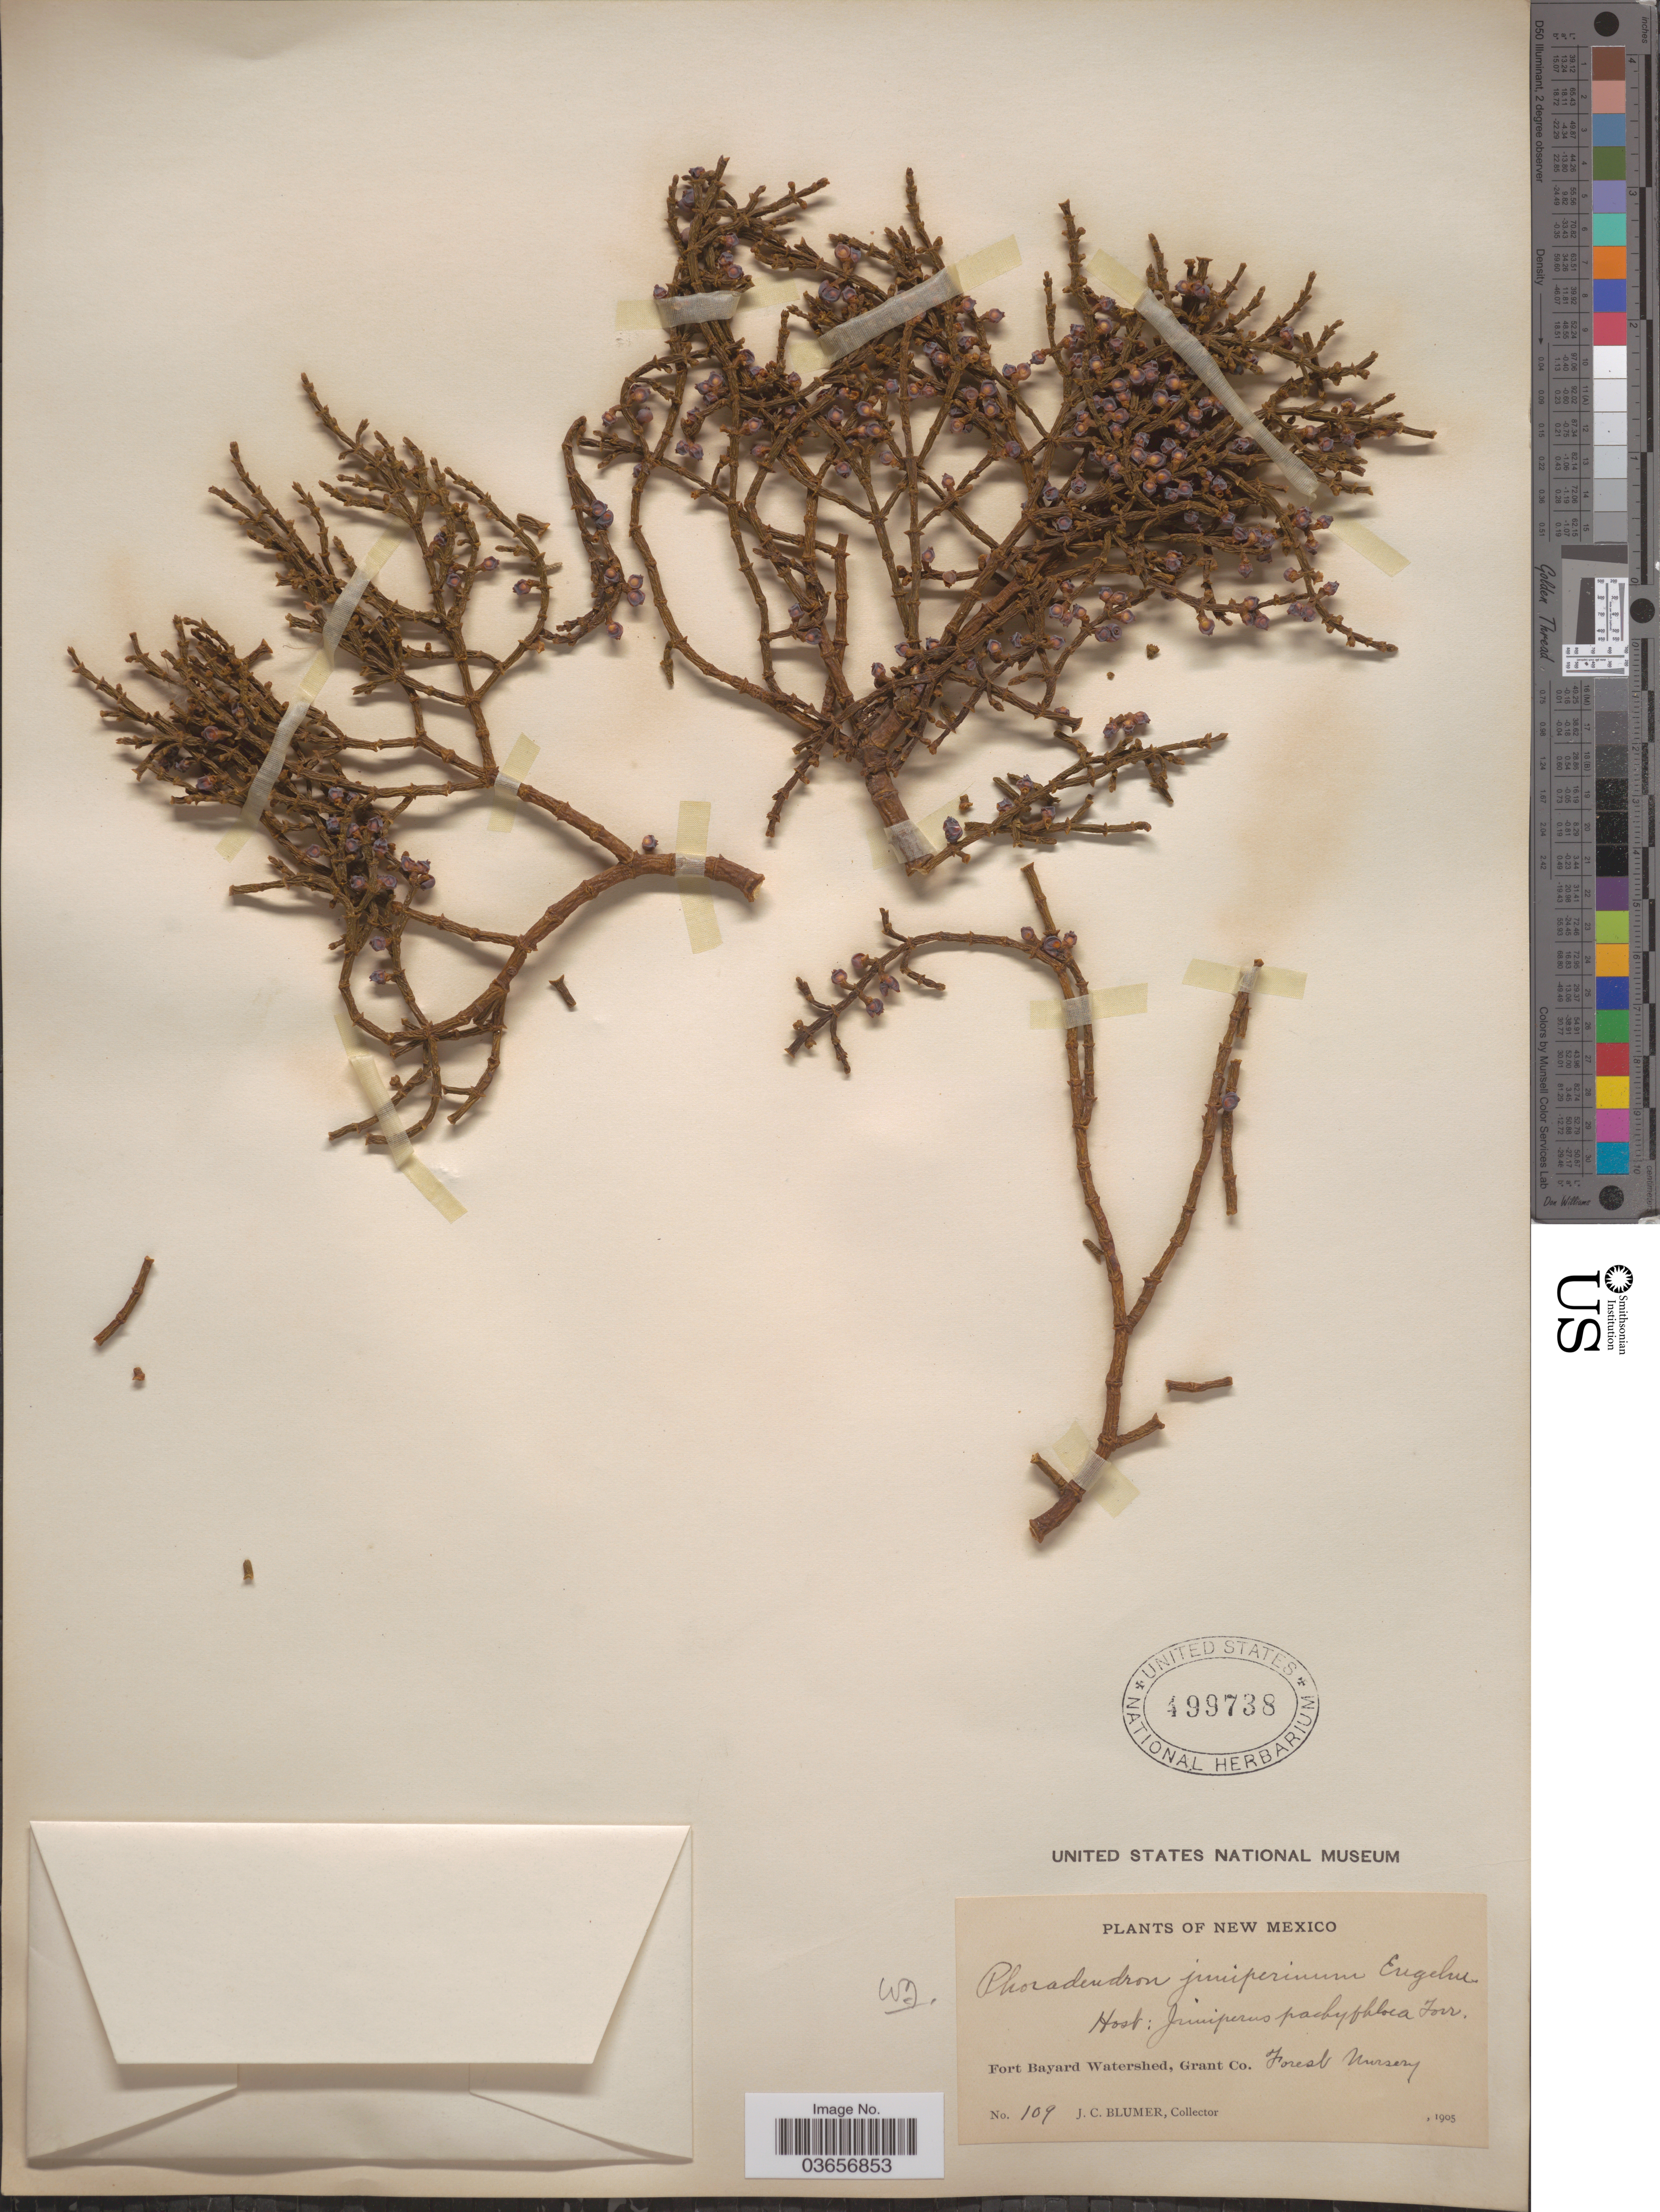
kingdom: Plantae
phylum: Tracheophyta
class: Magnoliopsida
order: Santalales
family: Viscaceae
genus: Phoradendron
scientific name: Phoradendron juniperinum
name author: Engelm. ex A. Gray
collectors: J. C. Blumer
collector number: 109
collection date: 1905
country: United States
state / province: New Mexico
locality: Fort Bayard Watershed, Grant Co. Forest Nursery.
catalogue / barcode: US 499738